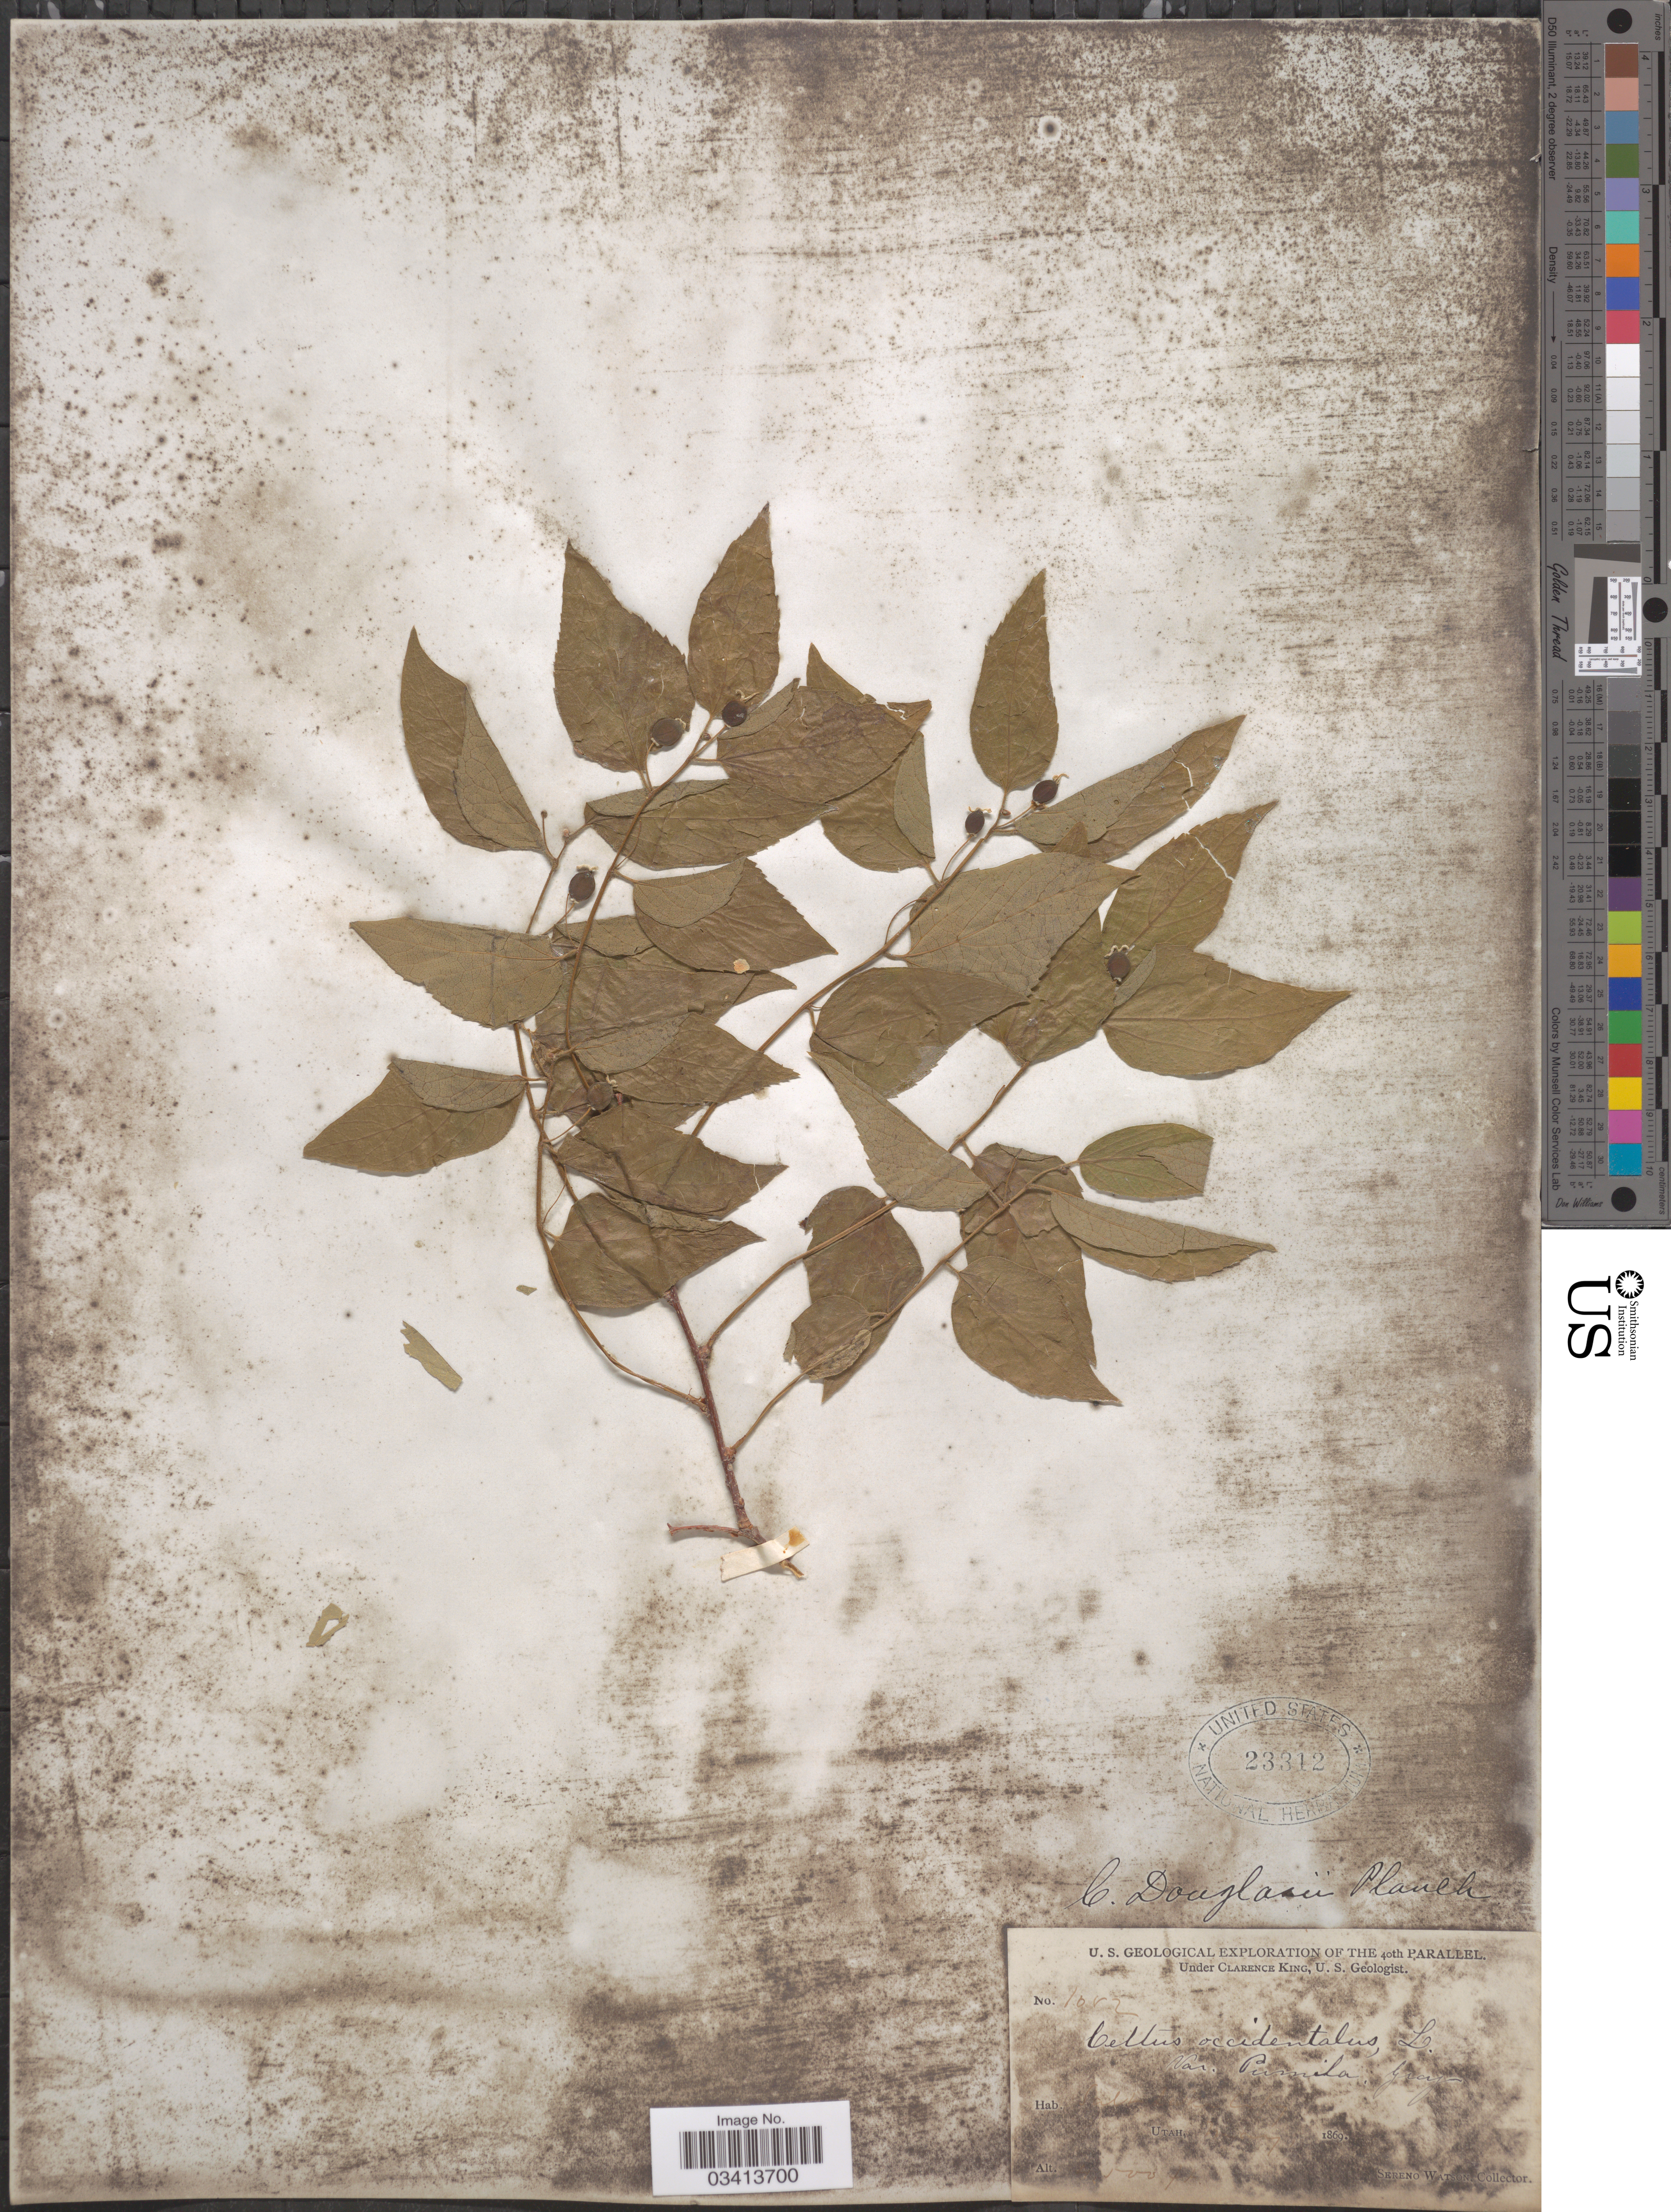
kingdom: Plantae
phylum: Tracheophyta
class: Magnoliopsida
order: Rosales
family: Cannabaceae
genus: Celtis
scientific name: Celtis laevigata var. reticulata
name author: (Torr.) L.D. Benson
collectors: S. Watson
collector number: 1082*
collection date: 1869-07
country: United States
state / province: Utah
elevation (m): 152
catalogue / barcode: US 23312